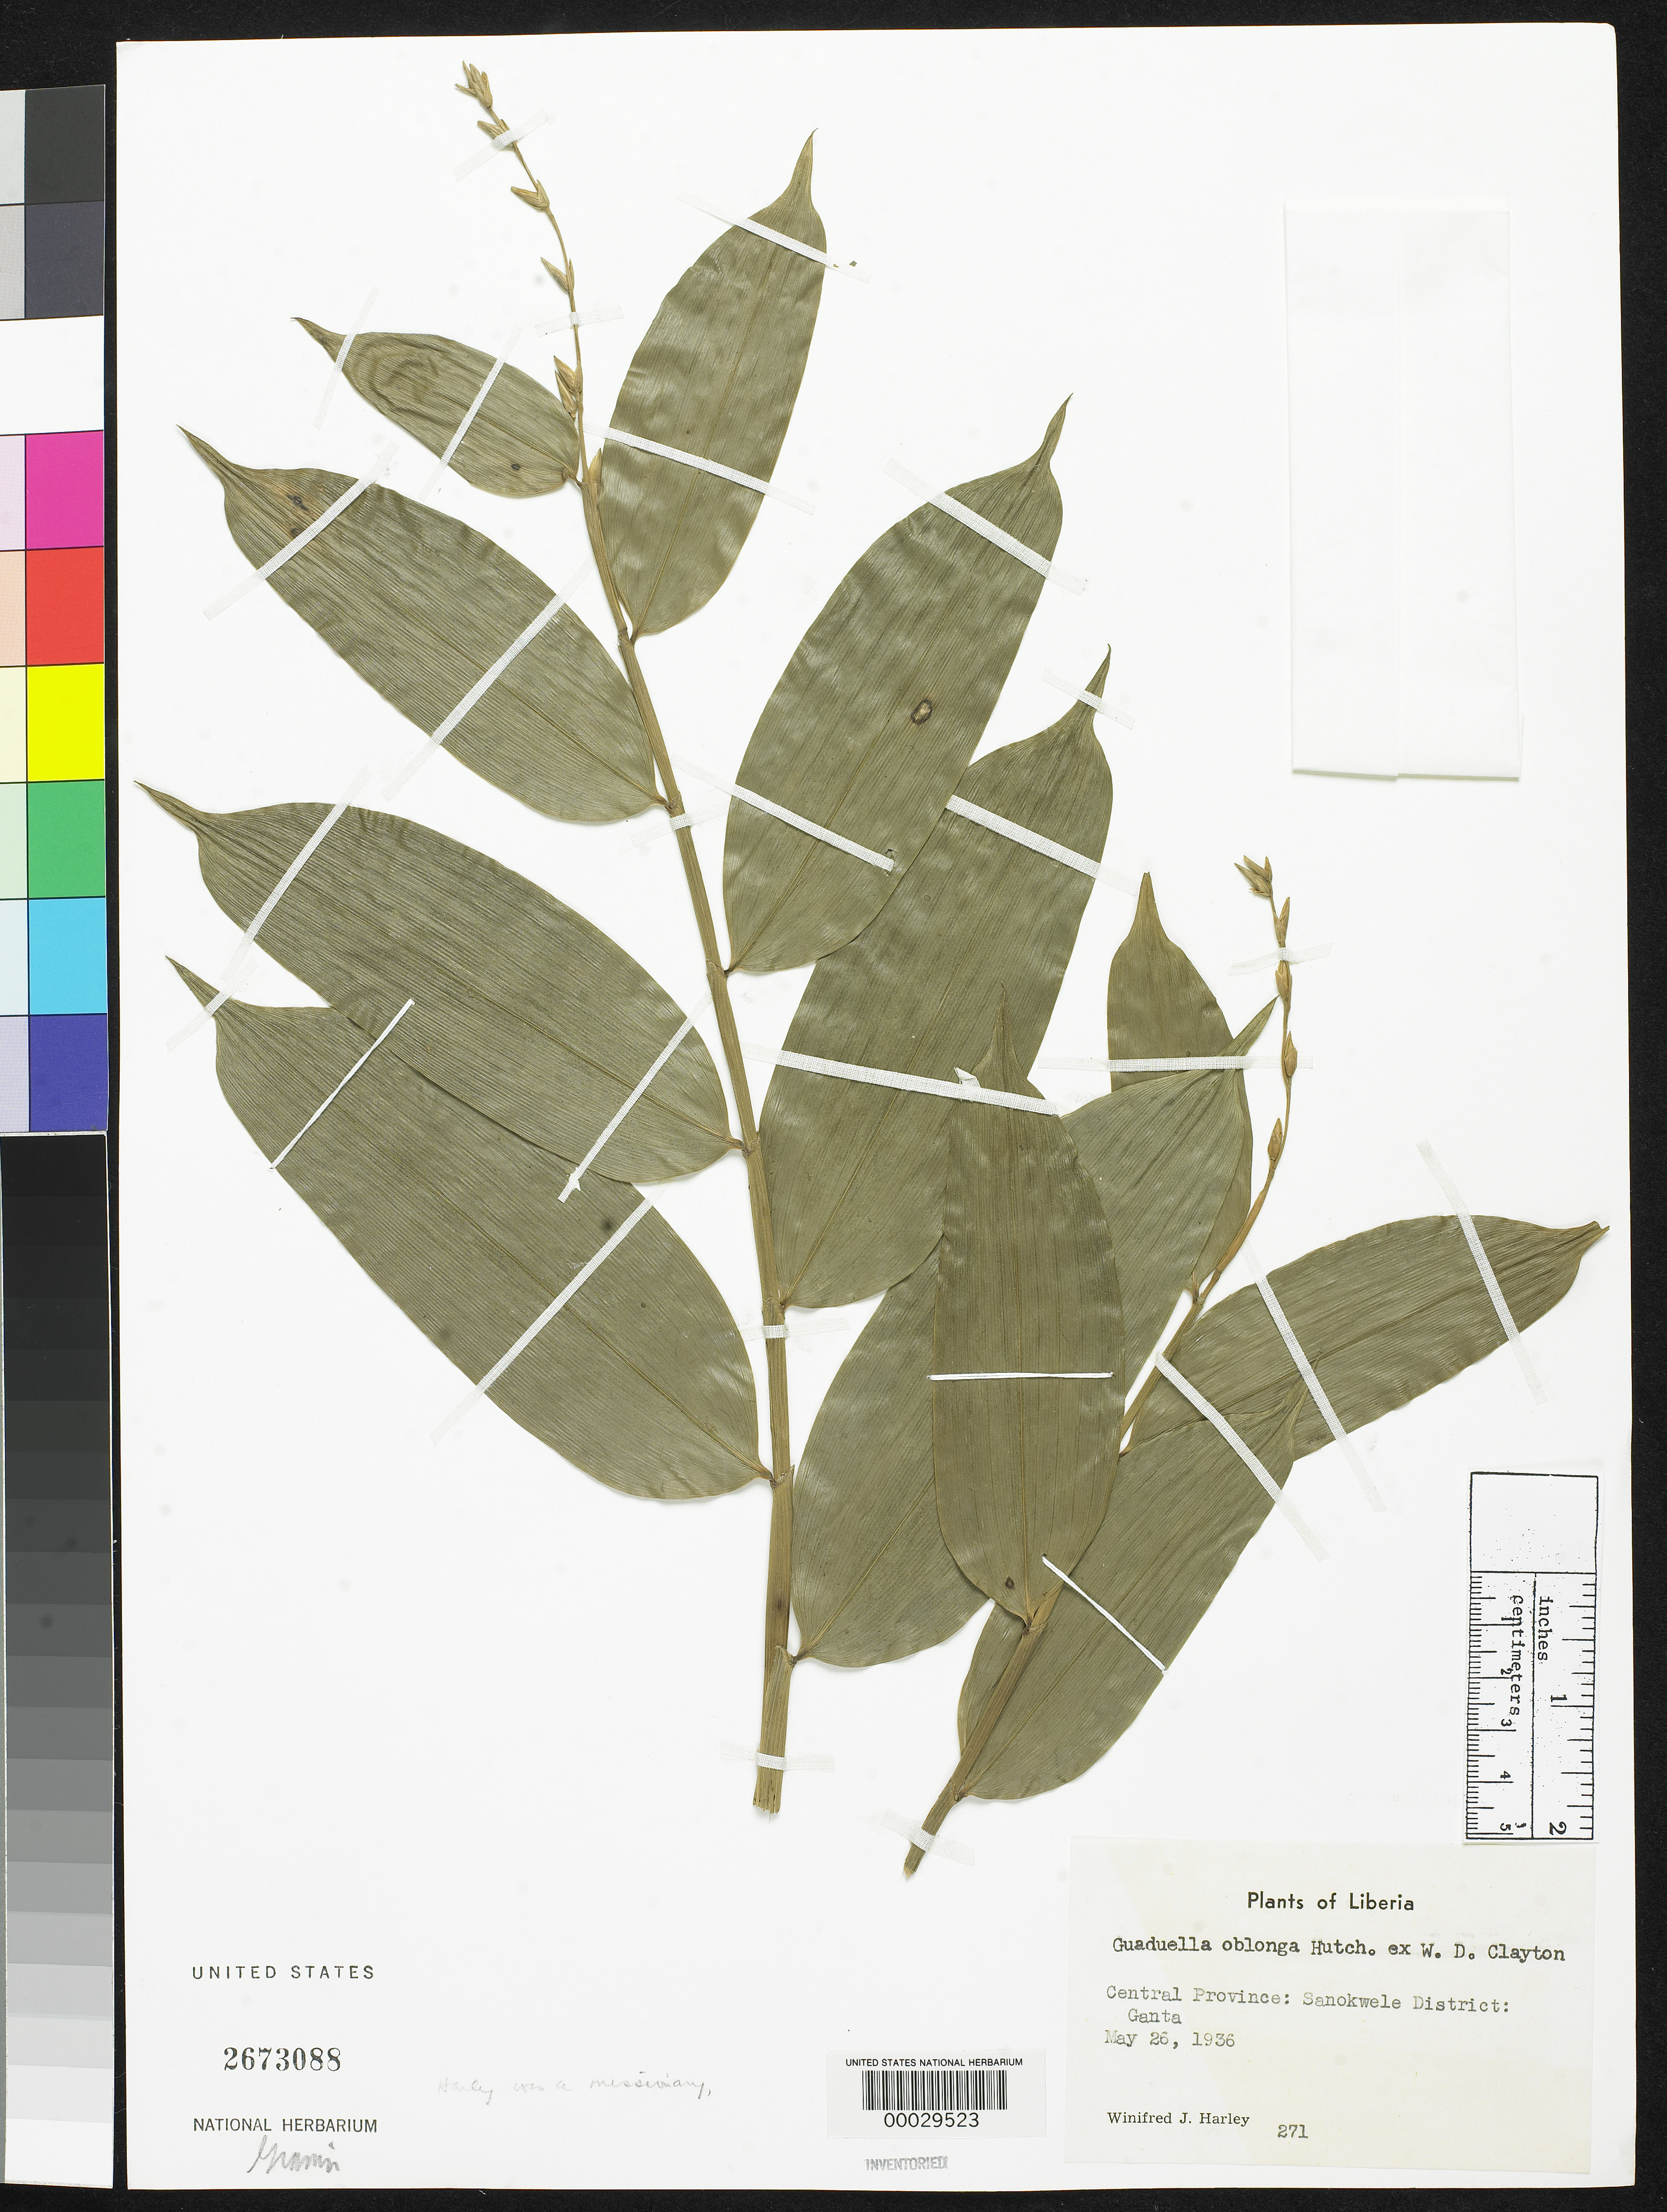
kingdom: Plantae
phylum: Tracheophyta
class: Liliopsida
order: Poales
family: Poaceae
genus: Guaduella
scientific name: Guaduella oblonga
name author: Hutch.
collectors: W. Harley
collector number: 271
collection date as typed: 26 May 1936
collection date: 1936-05-26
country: Liberia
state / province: Nimba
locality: Ganta, sanokwele dist., central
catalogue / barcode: US 2673088